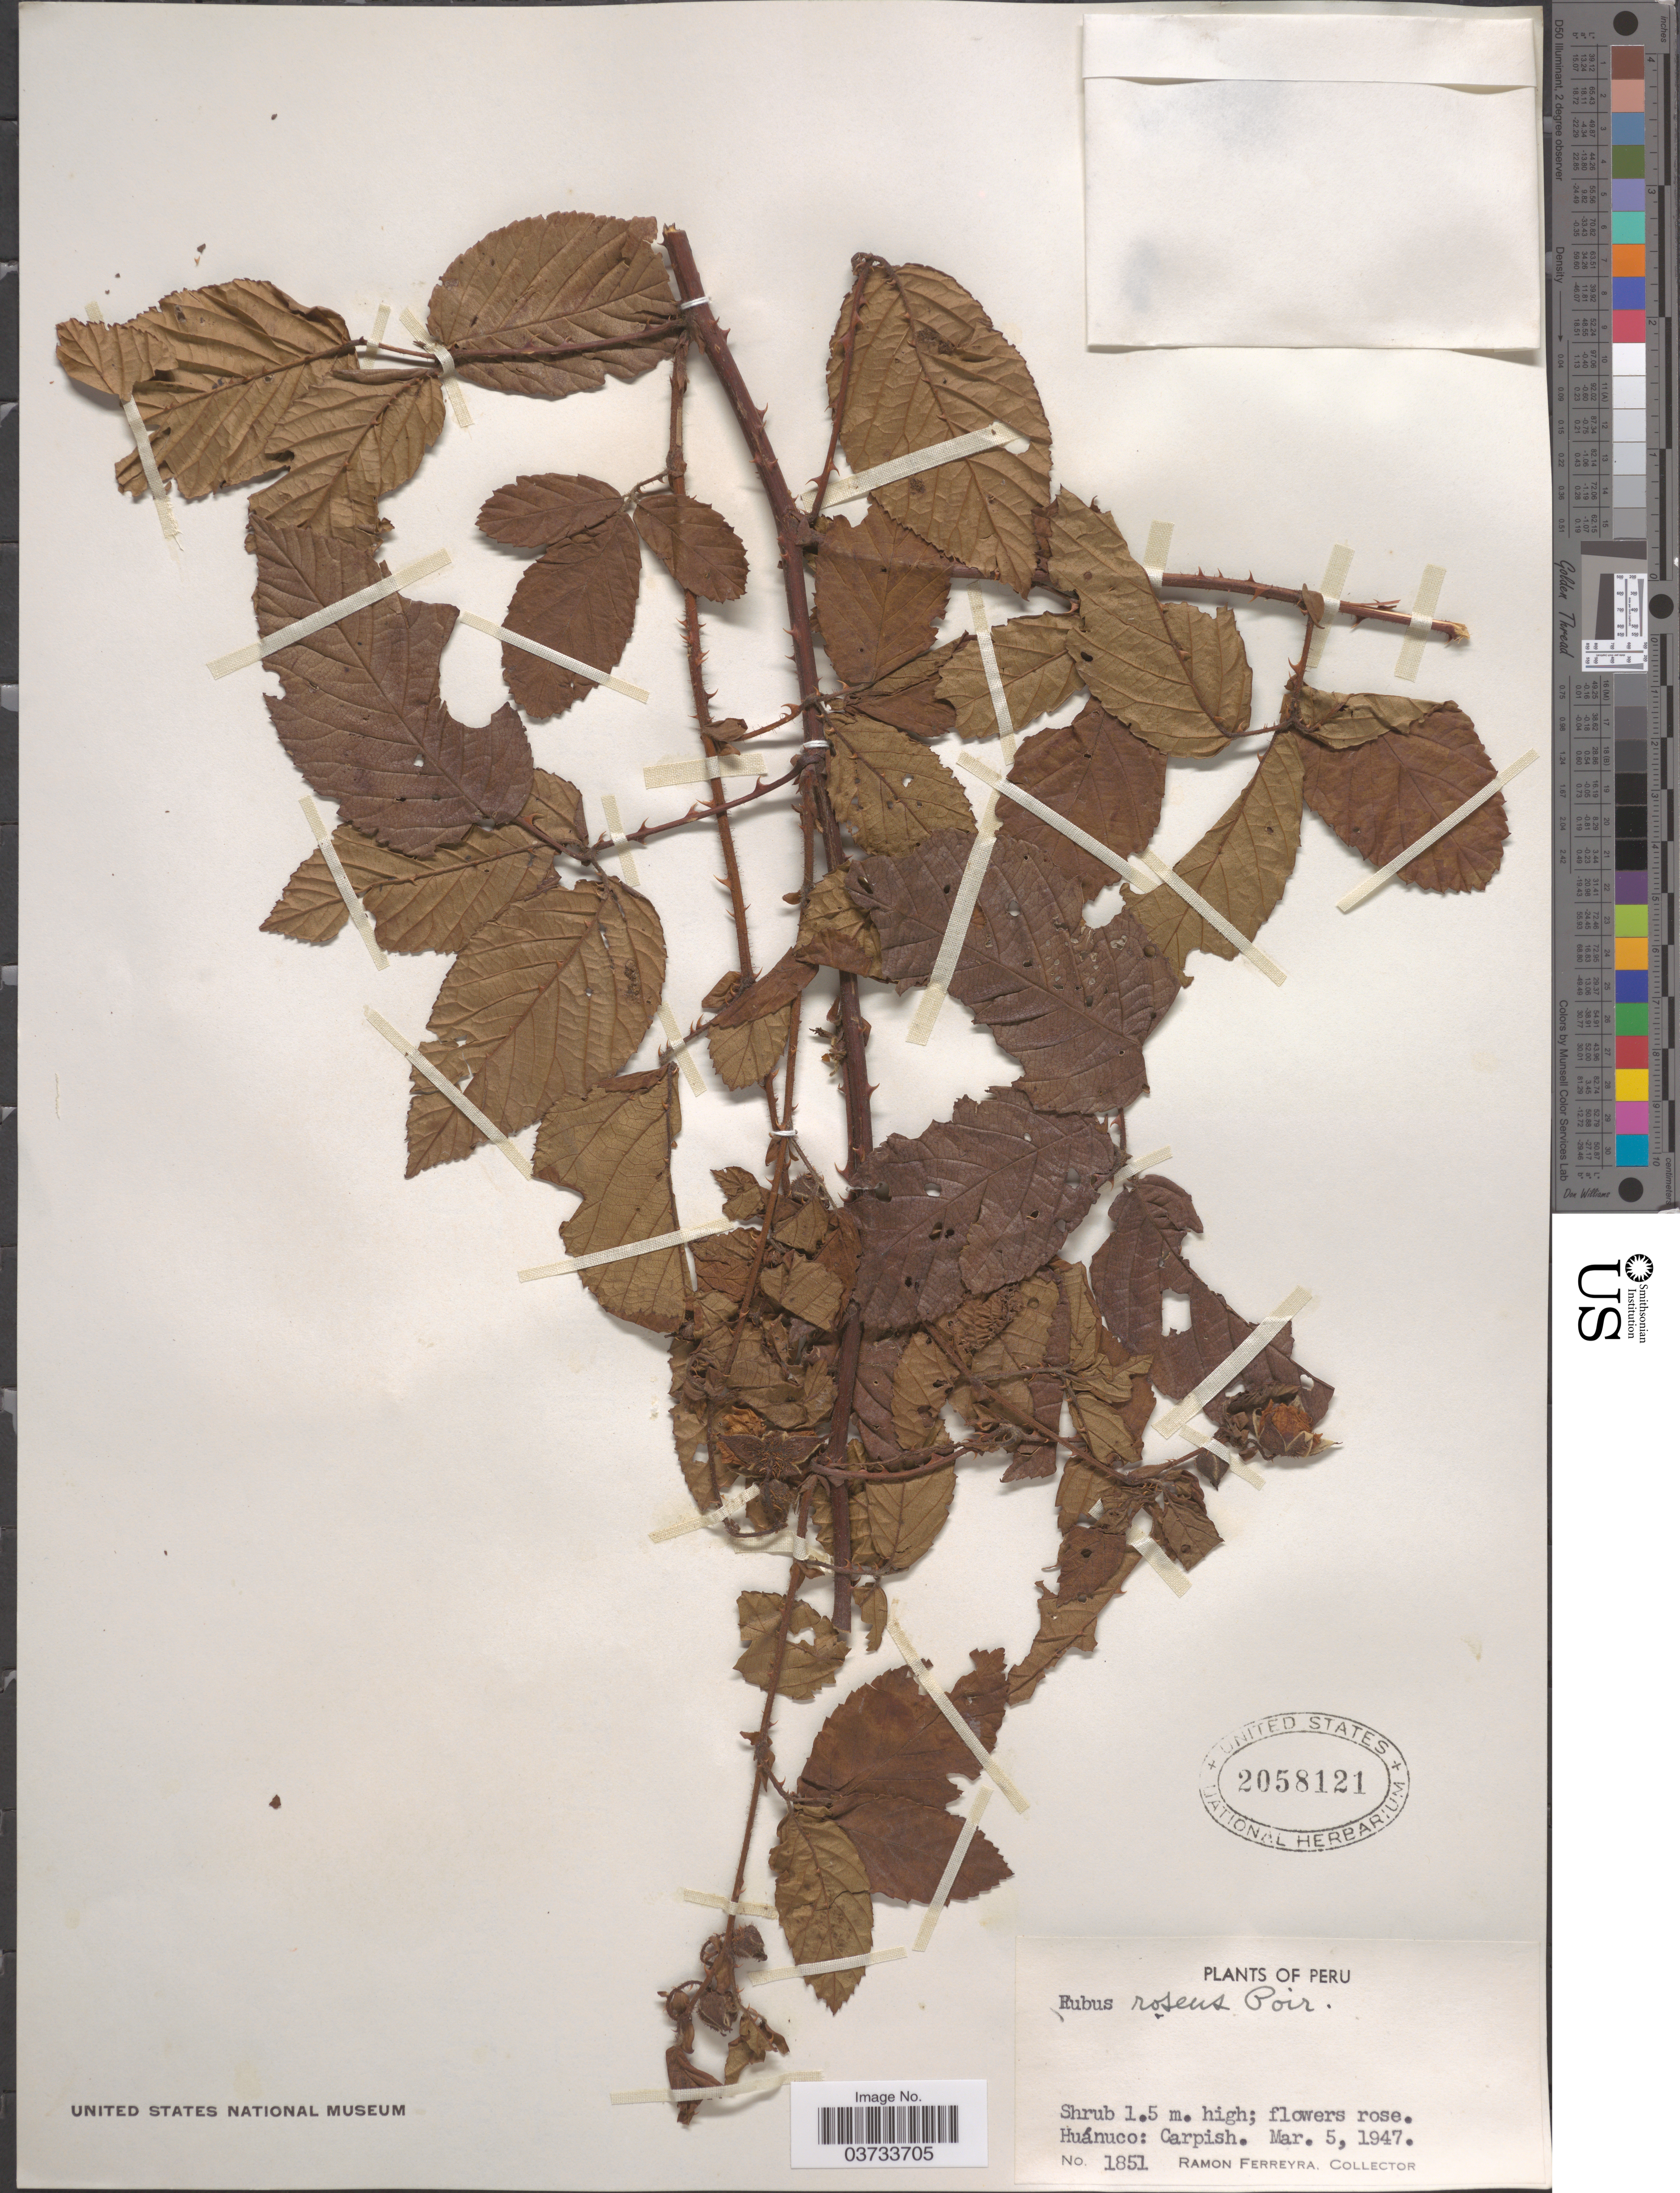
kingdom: Plantae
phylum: Tracheophyta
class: Magnoliopsida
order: Rosales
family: Rosaceae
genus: Rubus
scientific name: Rubus roseus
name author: Poir.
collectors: R. A. Ferreyra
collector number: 1851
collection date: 1947-03-05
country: Peru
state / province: Huánuco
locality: Carpish.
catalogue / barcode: US 2058121